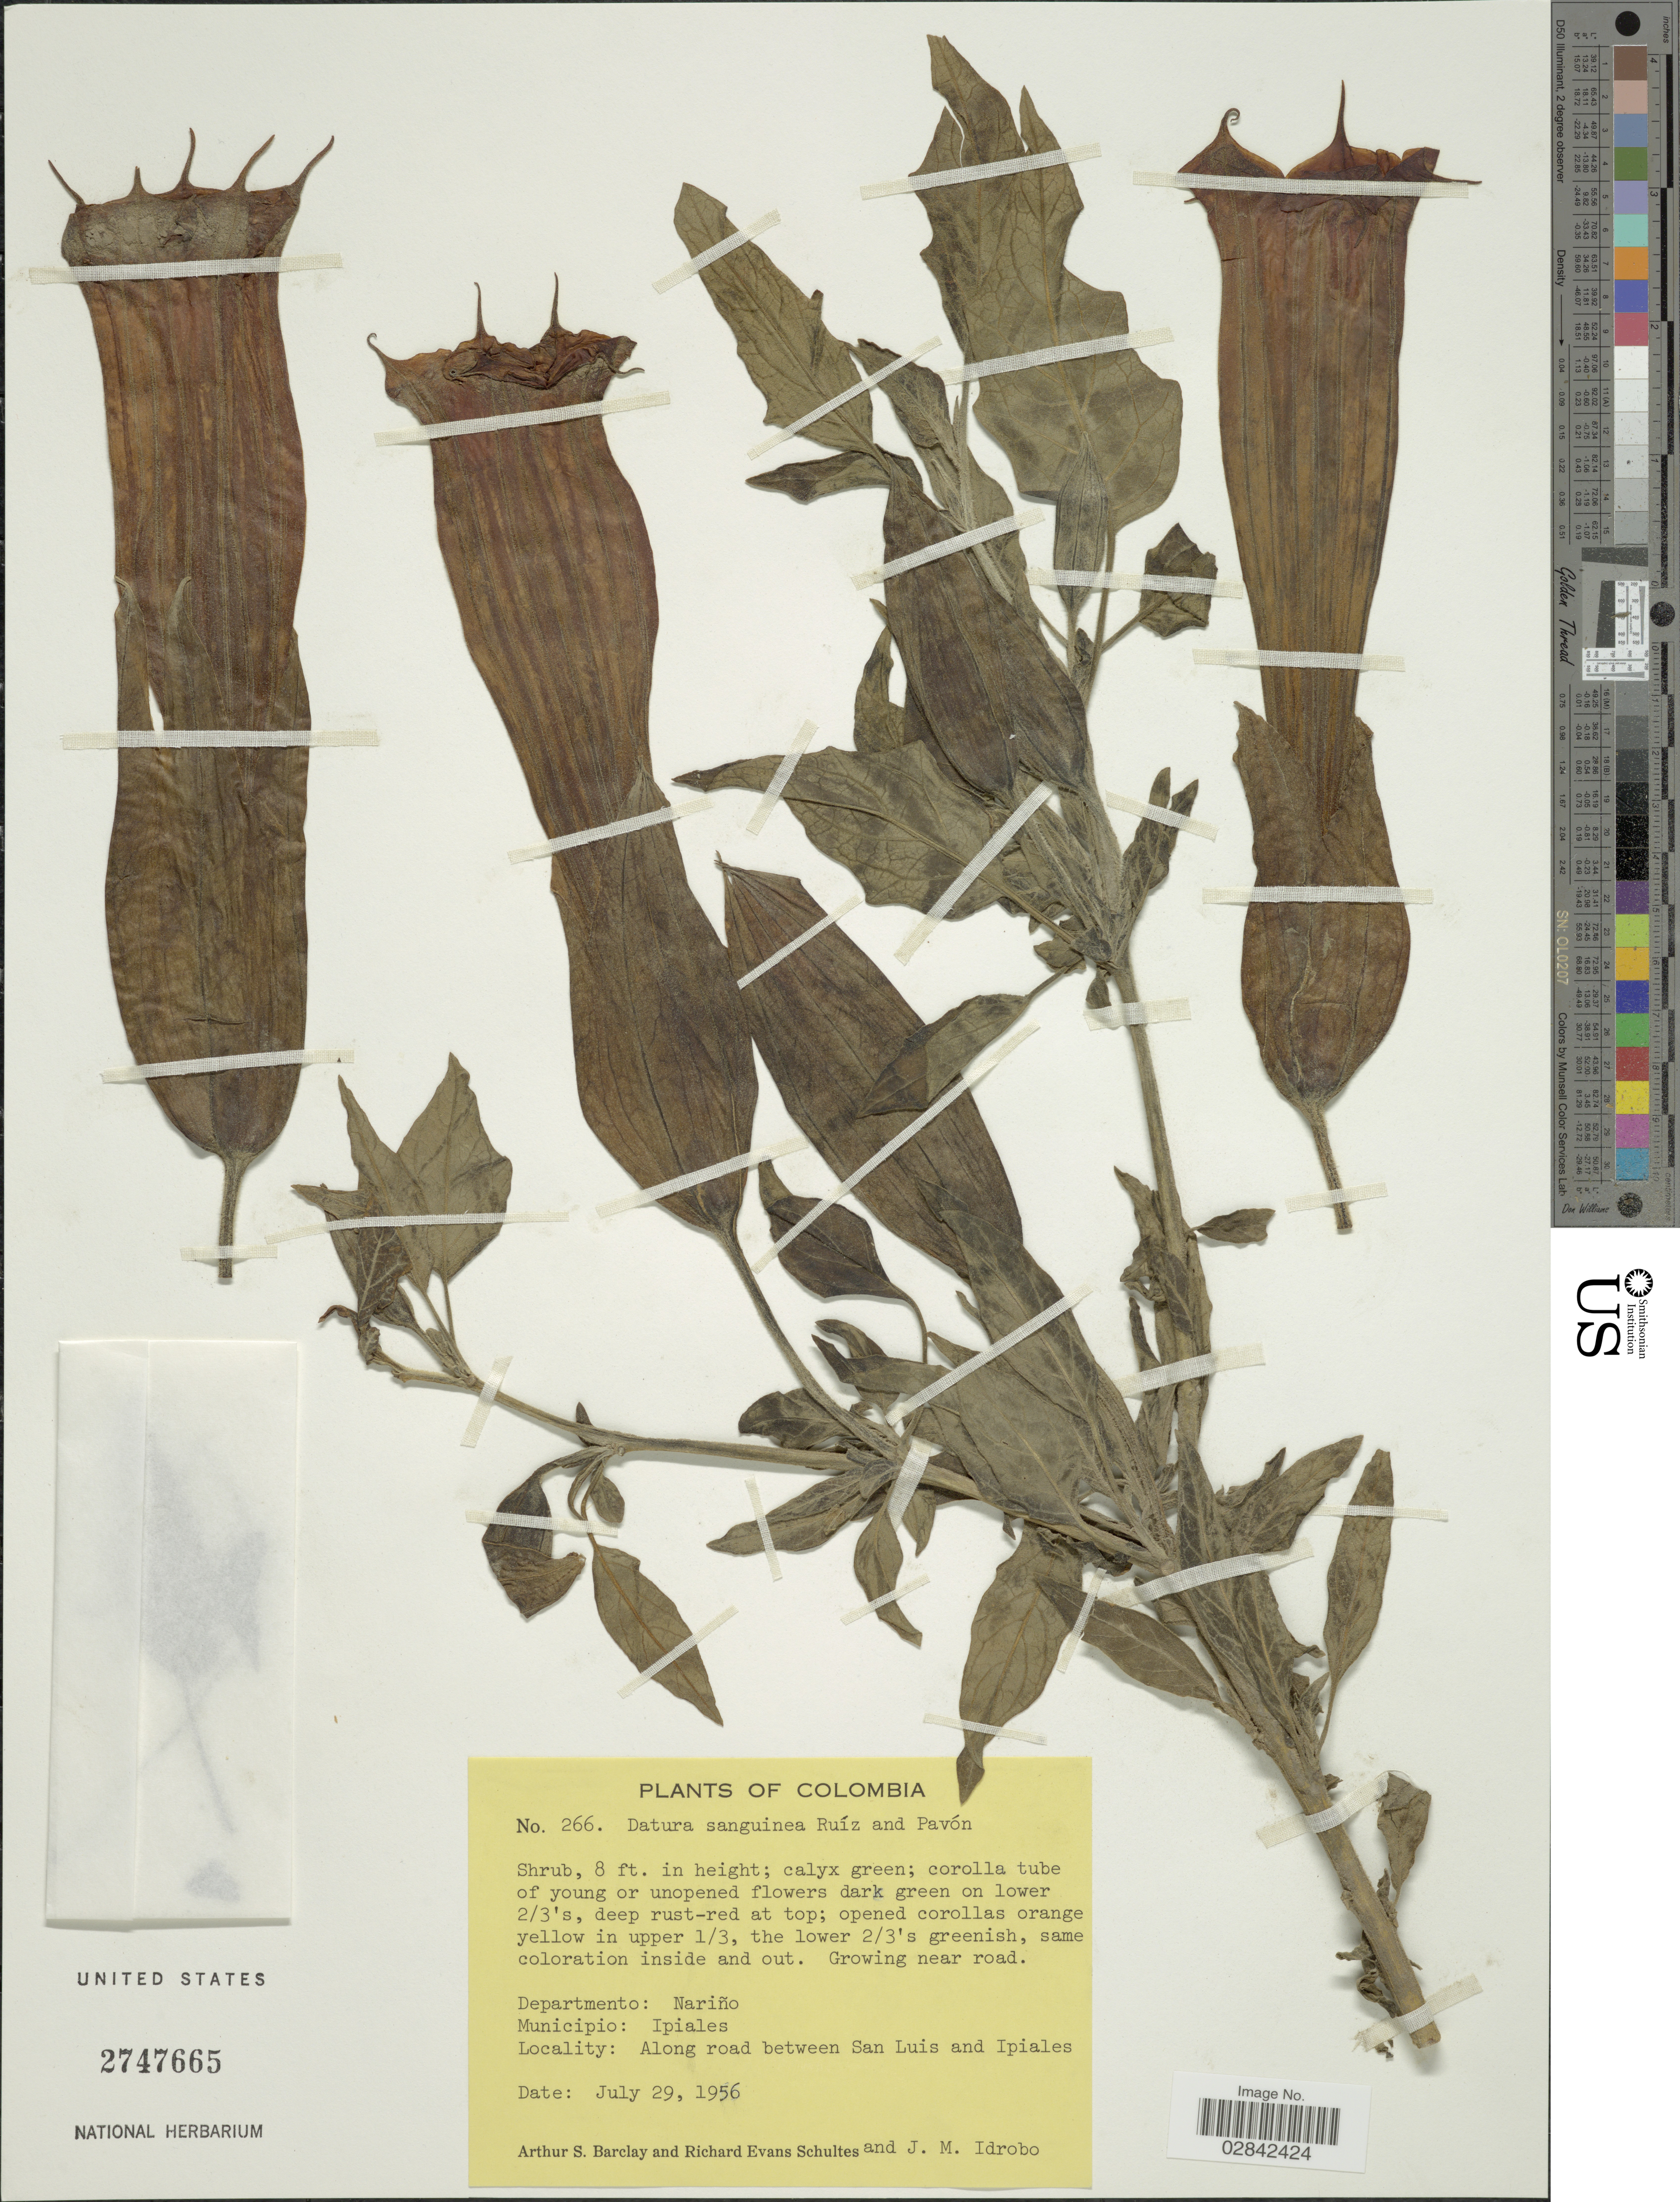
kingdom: Plantae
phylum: Tracheophyta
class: Magnoliopsida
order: Solanales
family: Solanaceae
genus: Brugmansia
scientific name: Brugmansia sanguinea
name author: (Ruiz & Pav.) D. Don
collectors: A. S. Barclay, R. E. Schultes & J. M. Idrobo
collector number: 266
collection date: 1956-07-29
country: Colombia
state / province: Nariño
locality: Departmento: Nariño. Municipio: Ipiales. Along road between San Luis and Ipiales.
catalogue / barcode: US 2747665